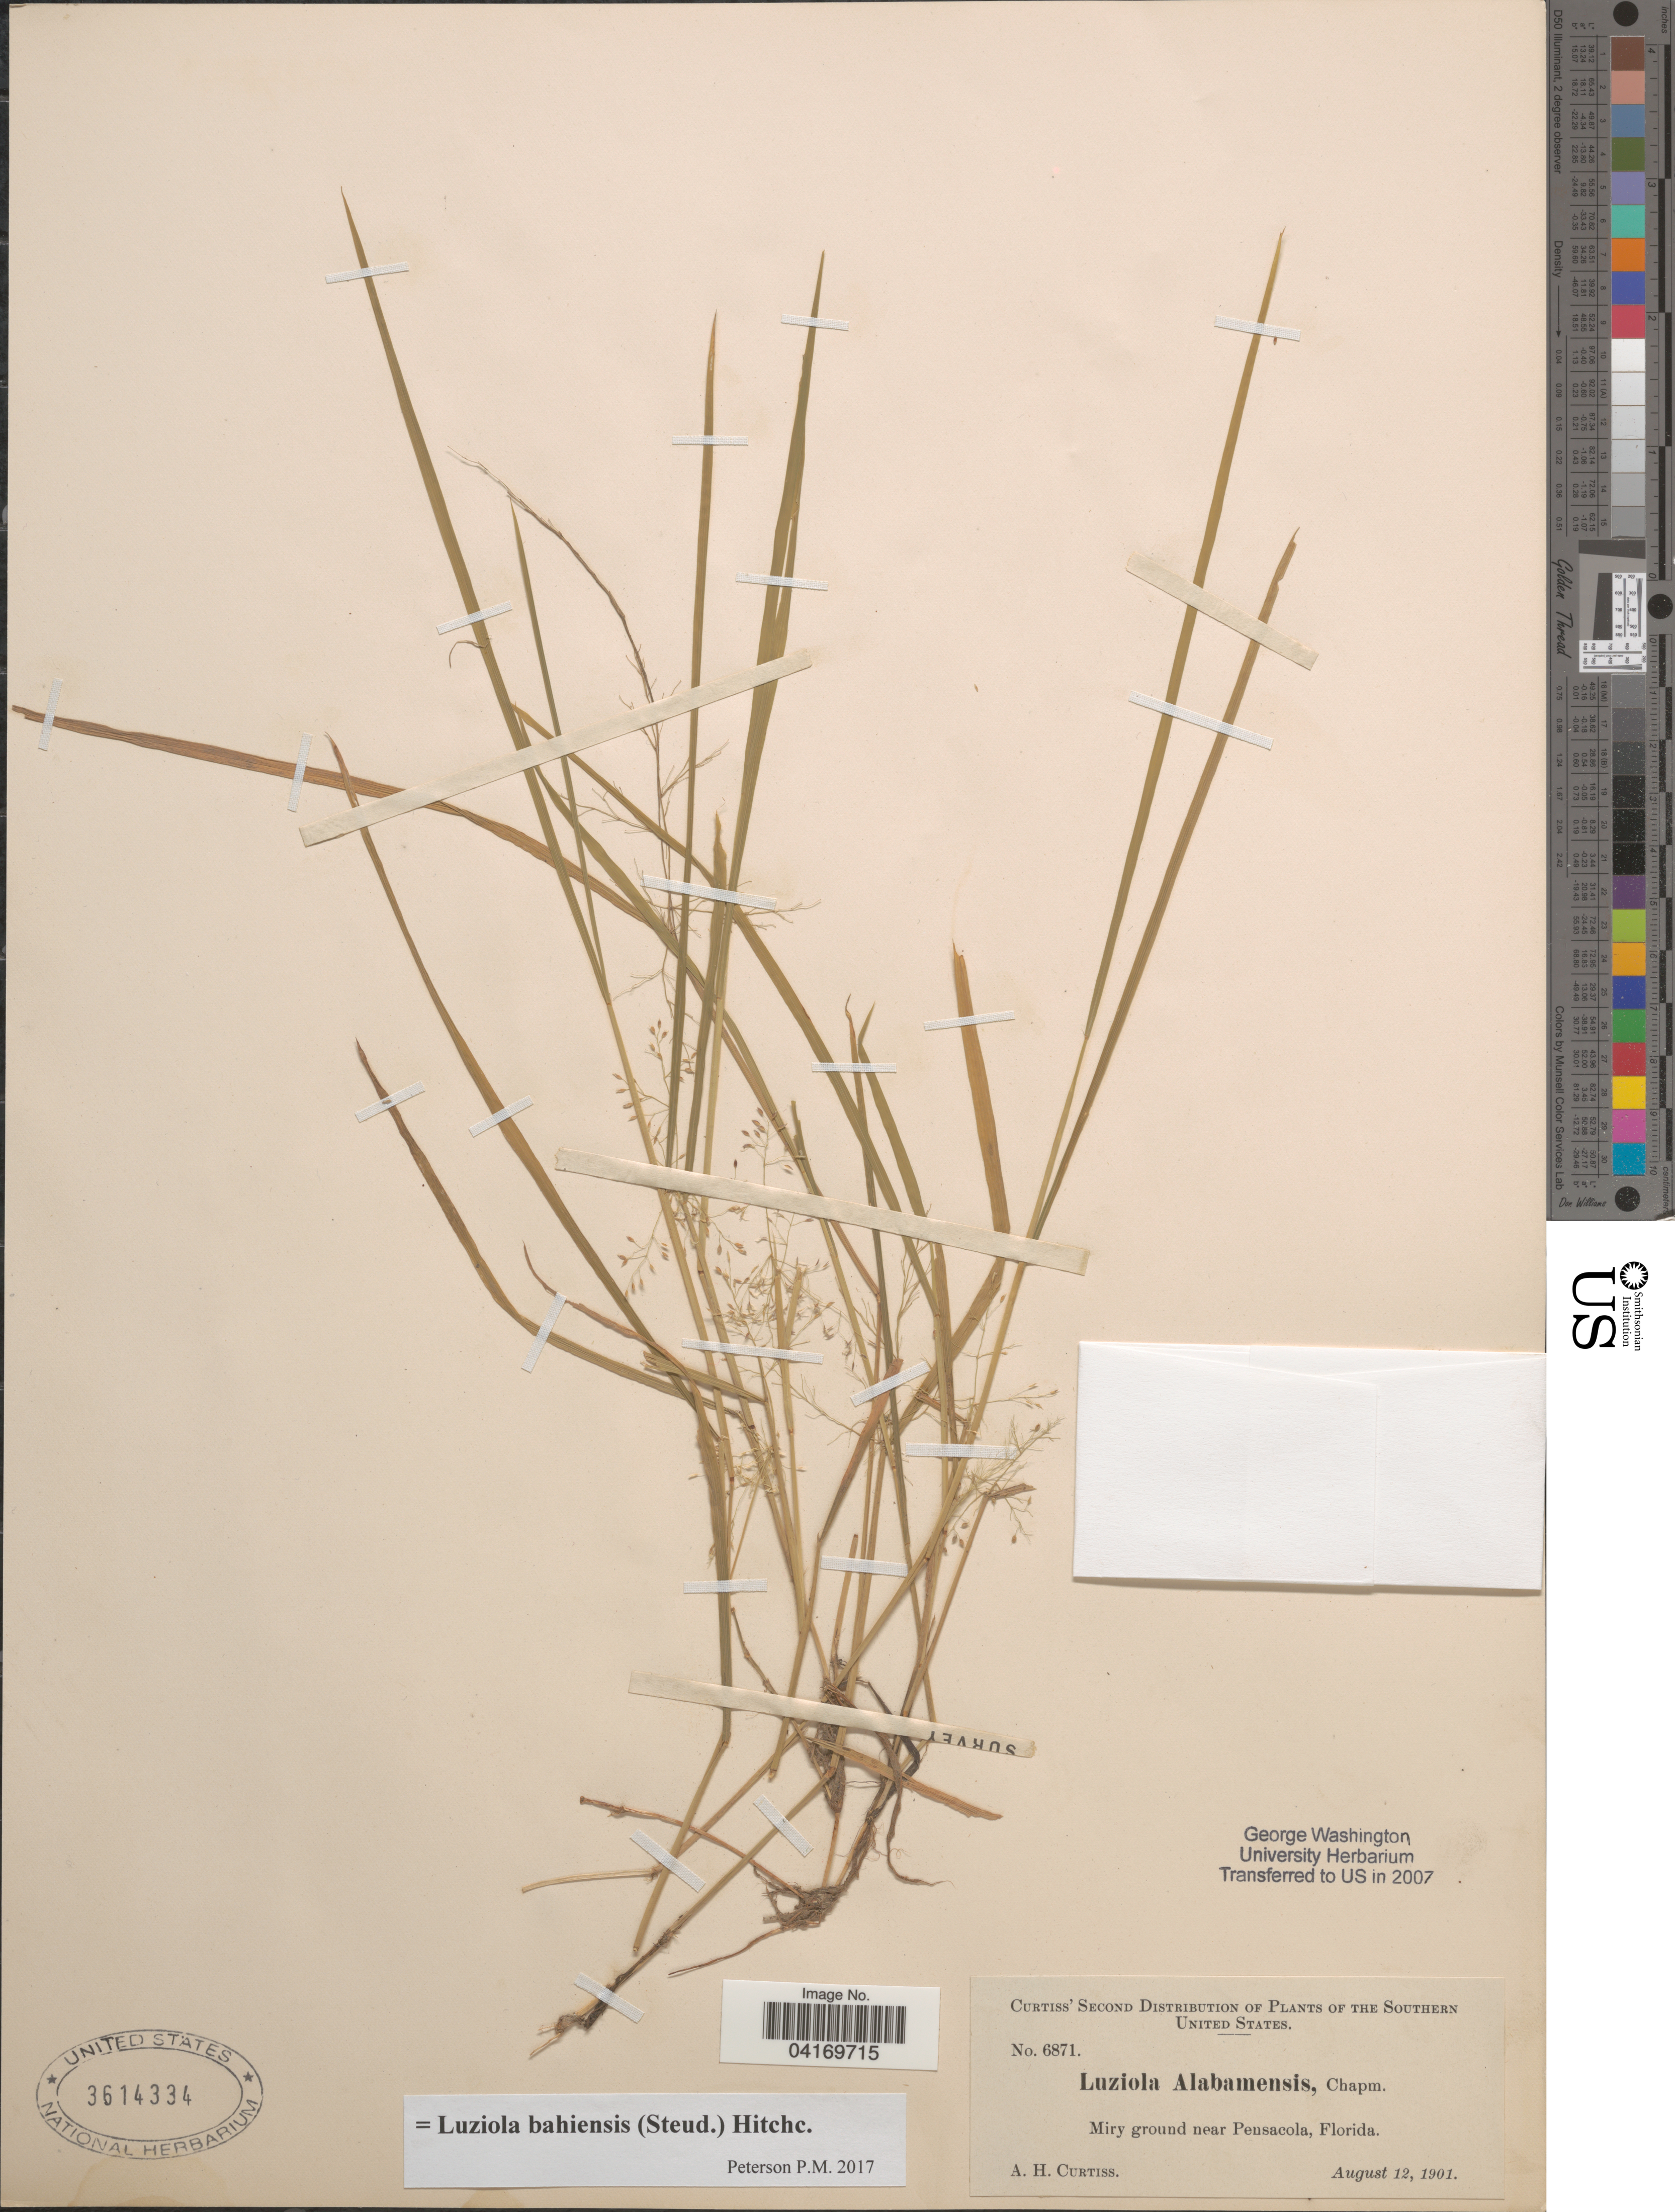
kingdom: Plantae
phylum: Tracheophyta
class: Liliopsida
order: Poales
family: Poaceae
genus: Luziola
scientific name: Luziola bahiensis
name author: (Steud.) Hitchc.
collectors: A. H. Curtiss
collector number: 6871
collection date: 1901-08-12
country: United States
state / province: Florida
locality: Near Pensacola.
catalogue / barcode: US 3614334